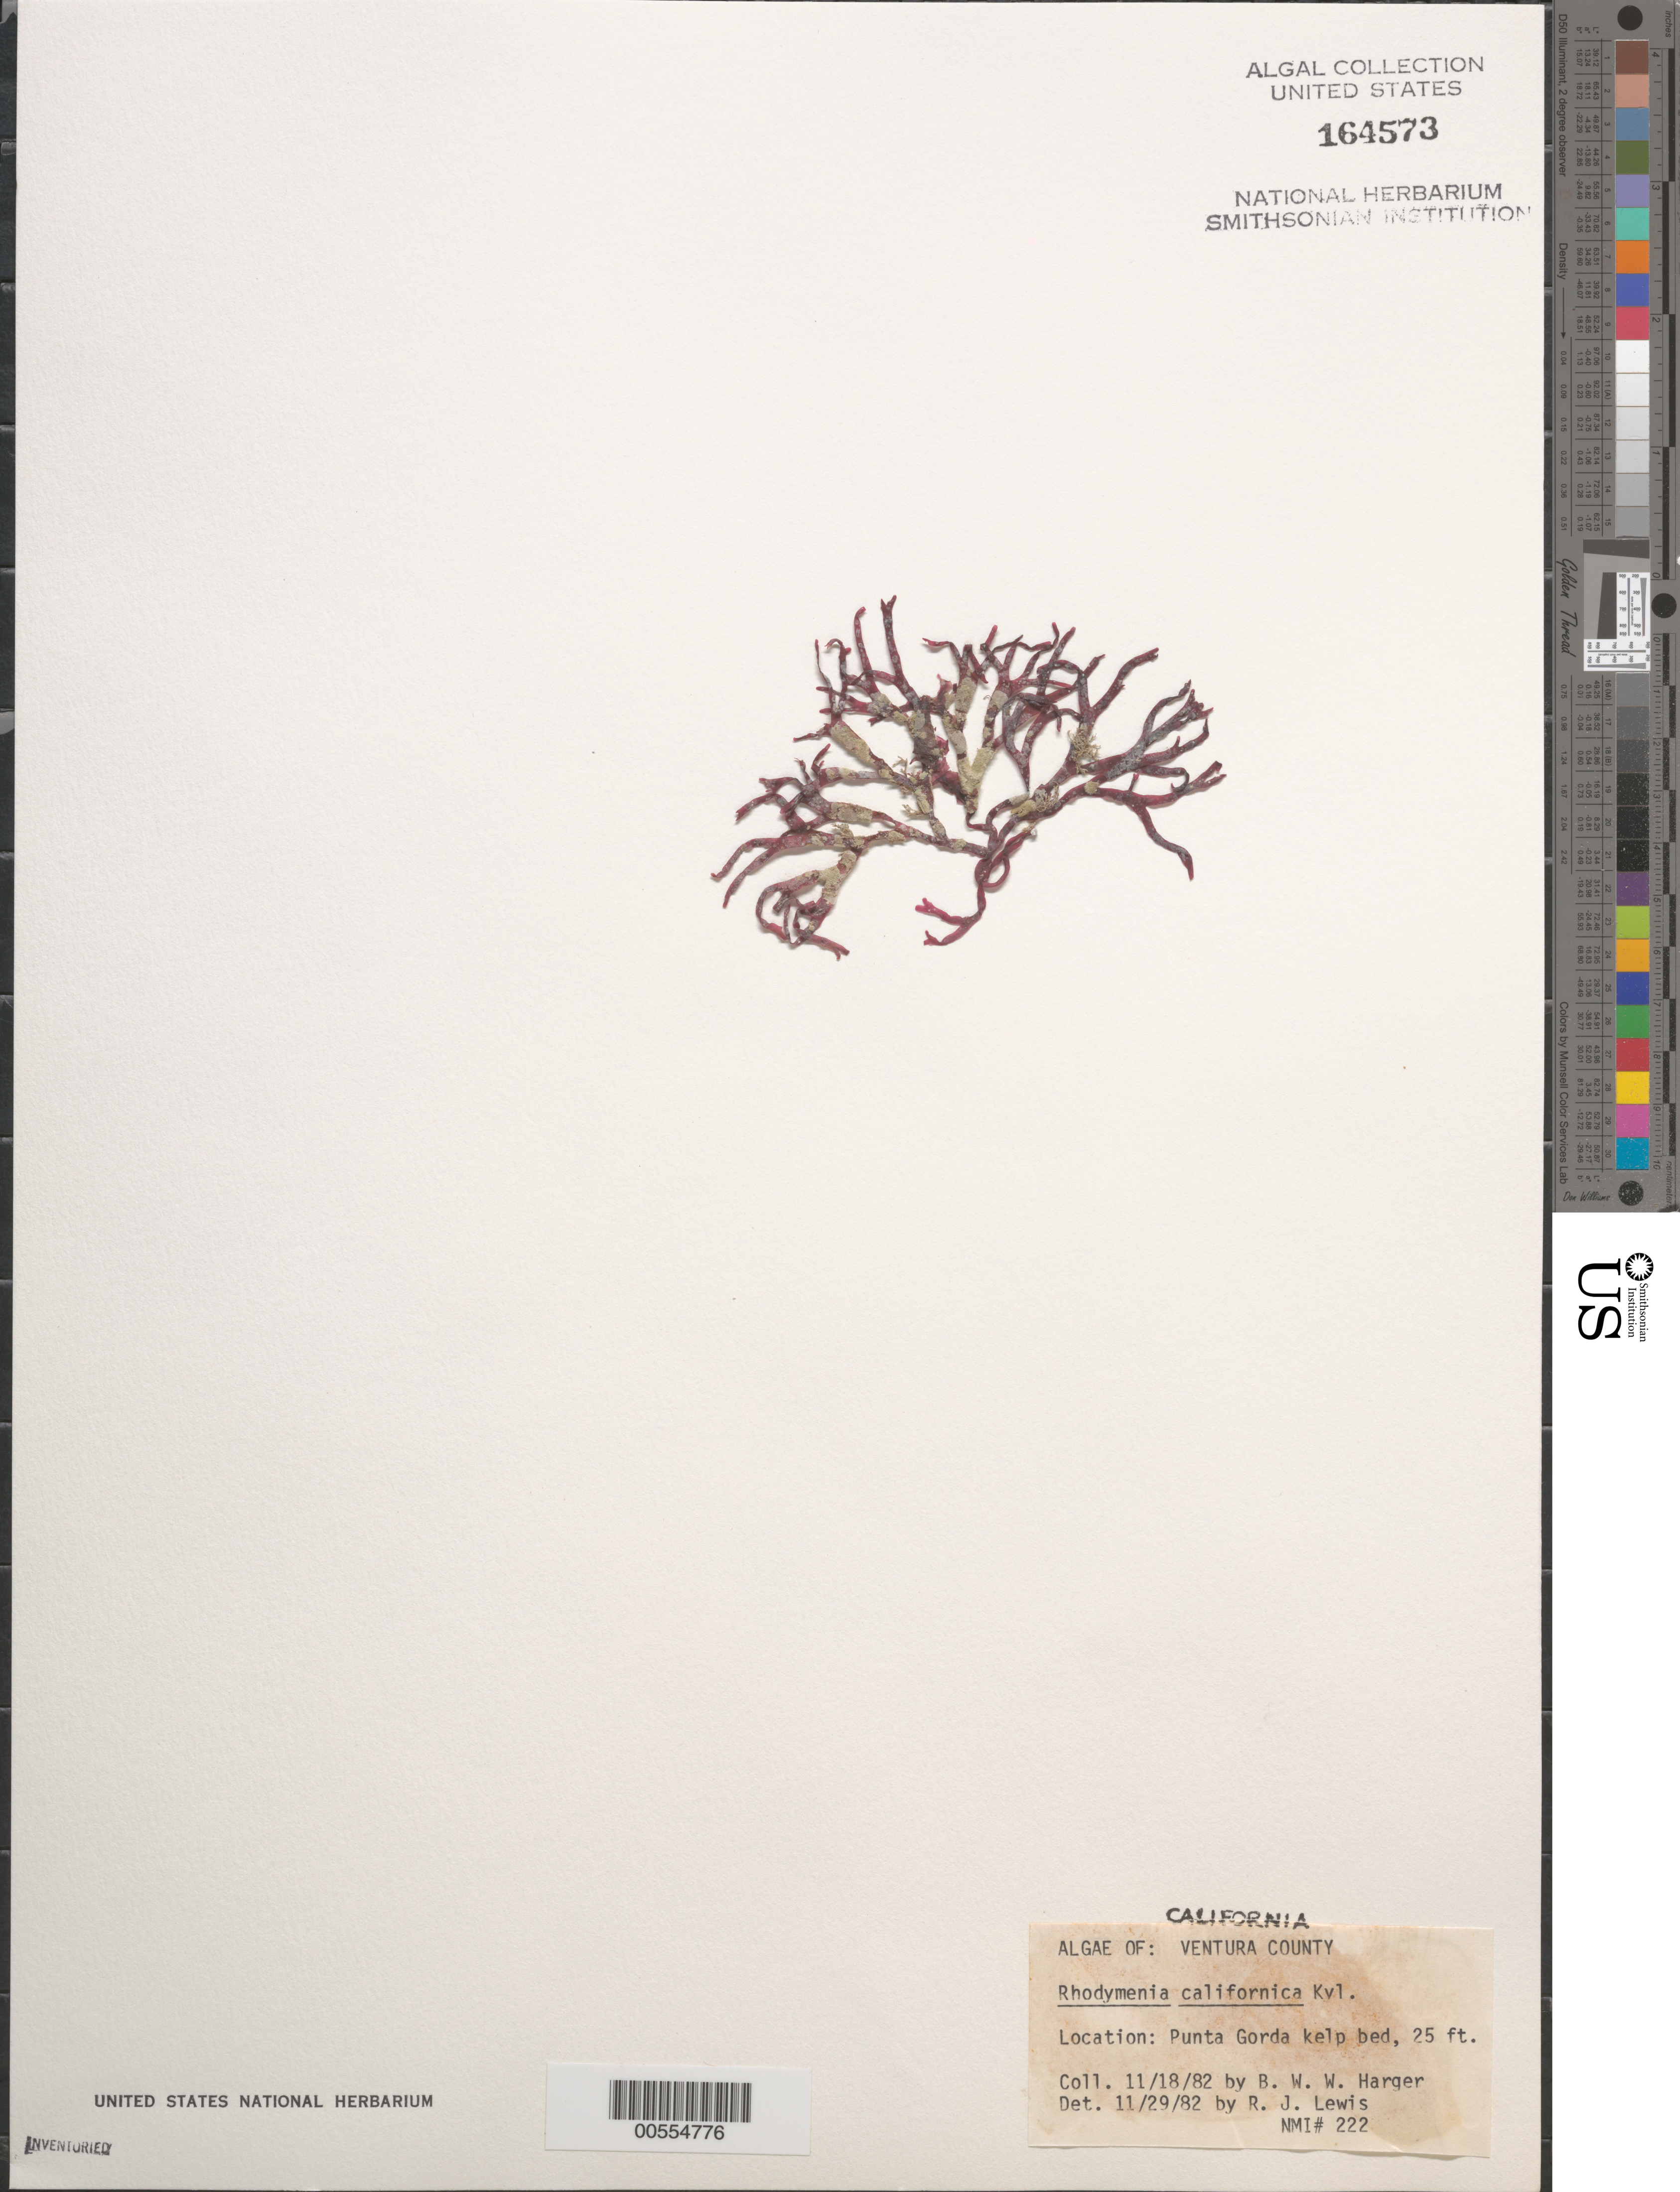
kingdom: Plantae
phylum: Rhodophyta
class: Florideophyceae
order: Rhodymeniales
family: Rhodymeniaceae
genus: Rhodymenia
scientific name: Rhodymenia californica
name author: Kylin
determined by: Lewis, R. J.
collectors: B. W. Harger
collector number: NMI 222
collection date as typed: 18 Nov 1982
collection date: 1982-11-18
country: United States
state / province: California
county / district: Ventura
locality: Punta Gorda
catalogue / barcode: US 164573